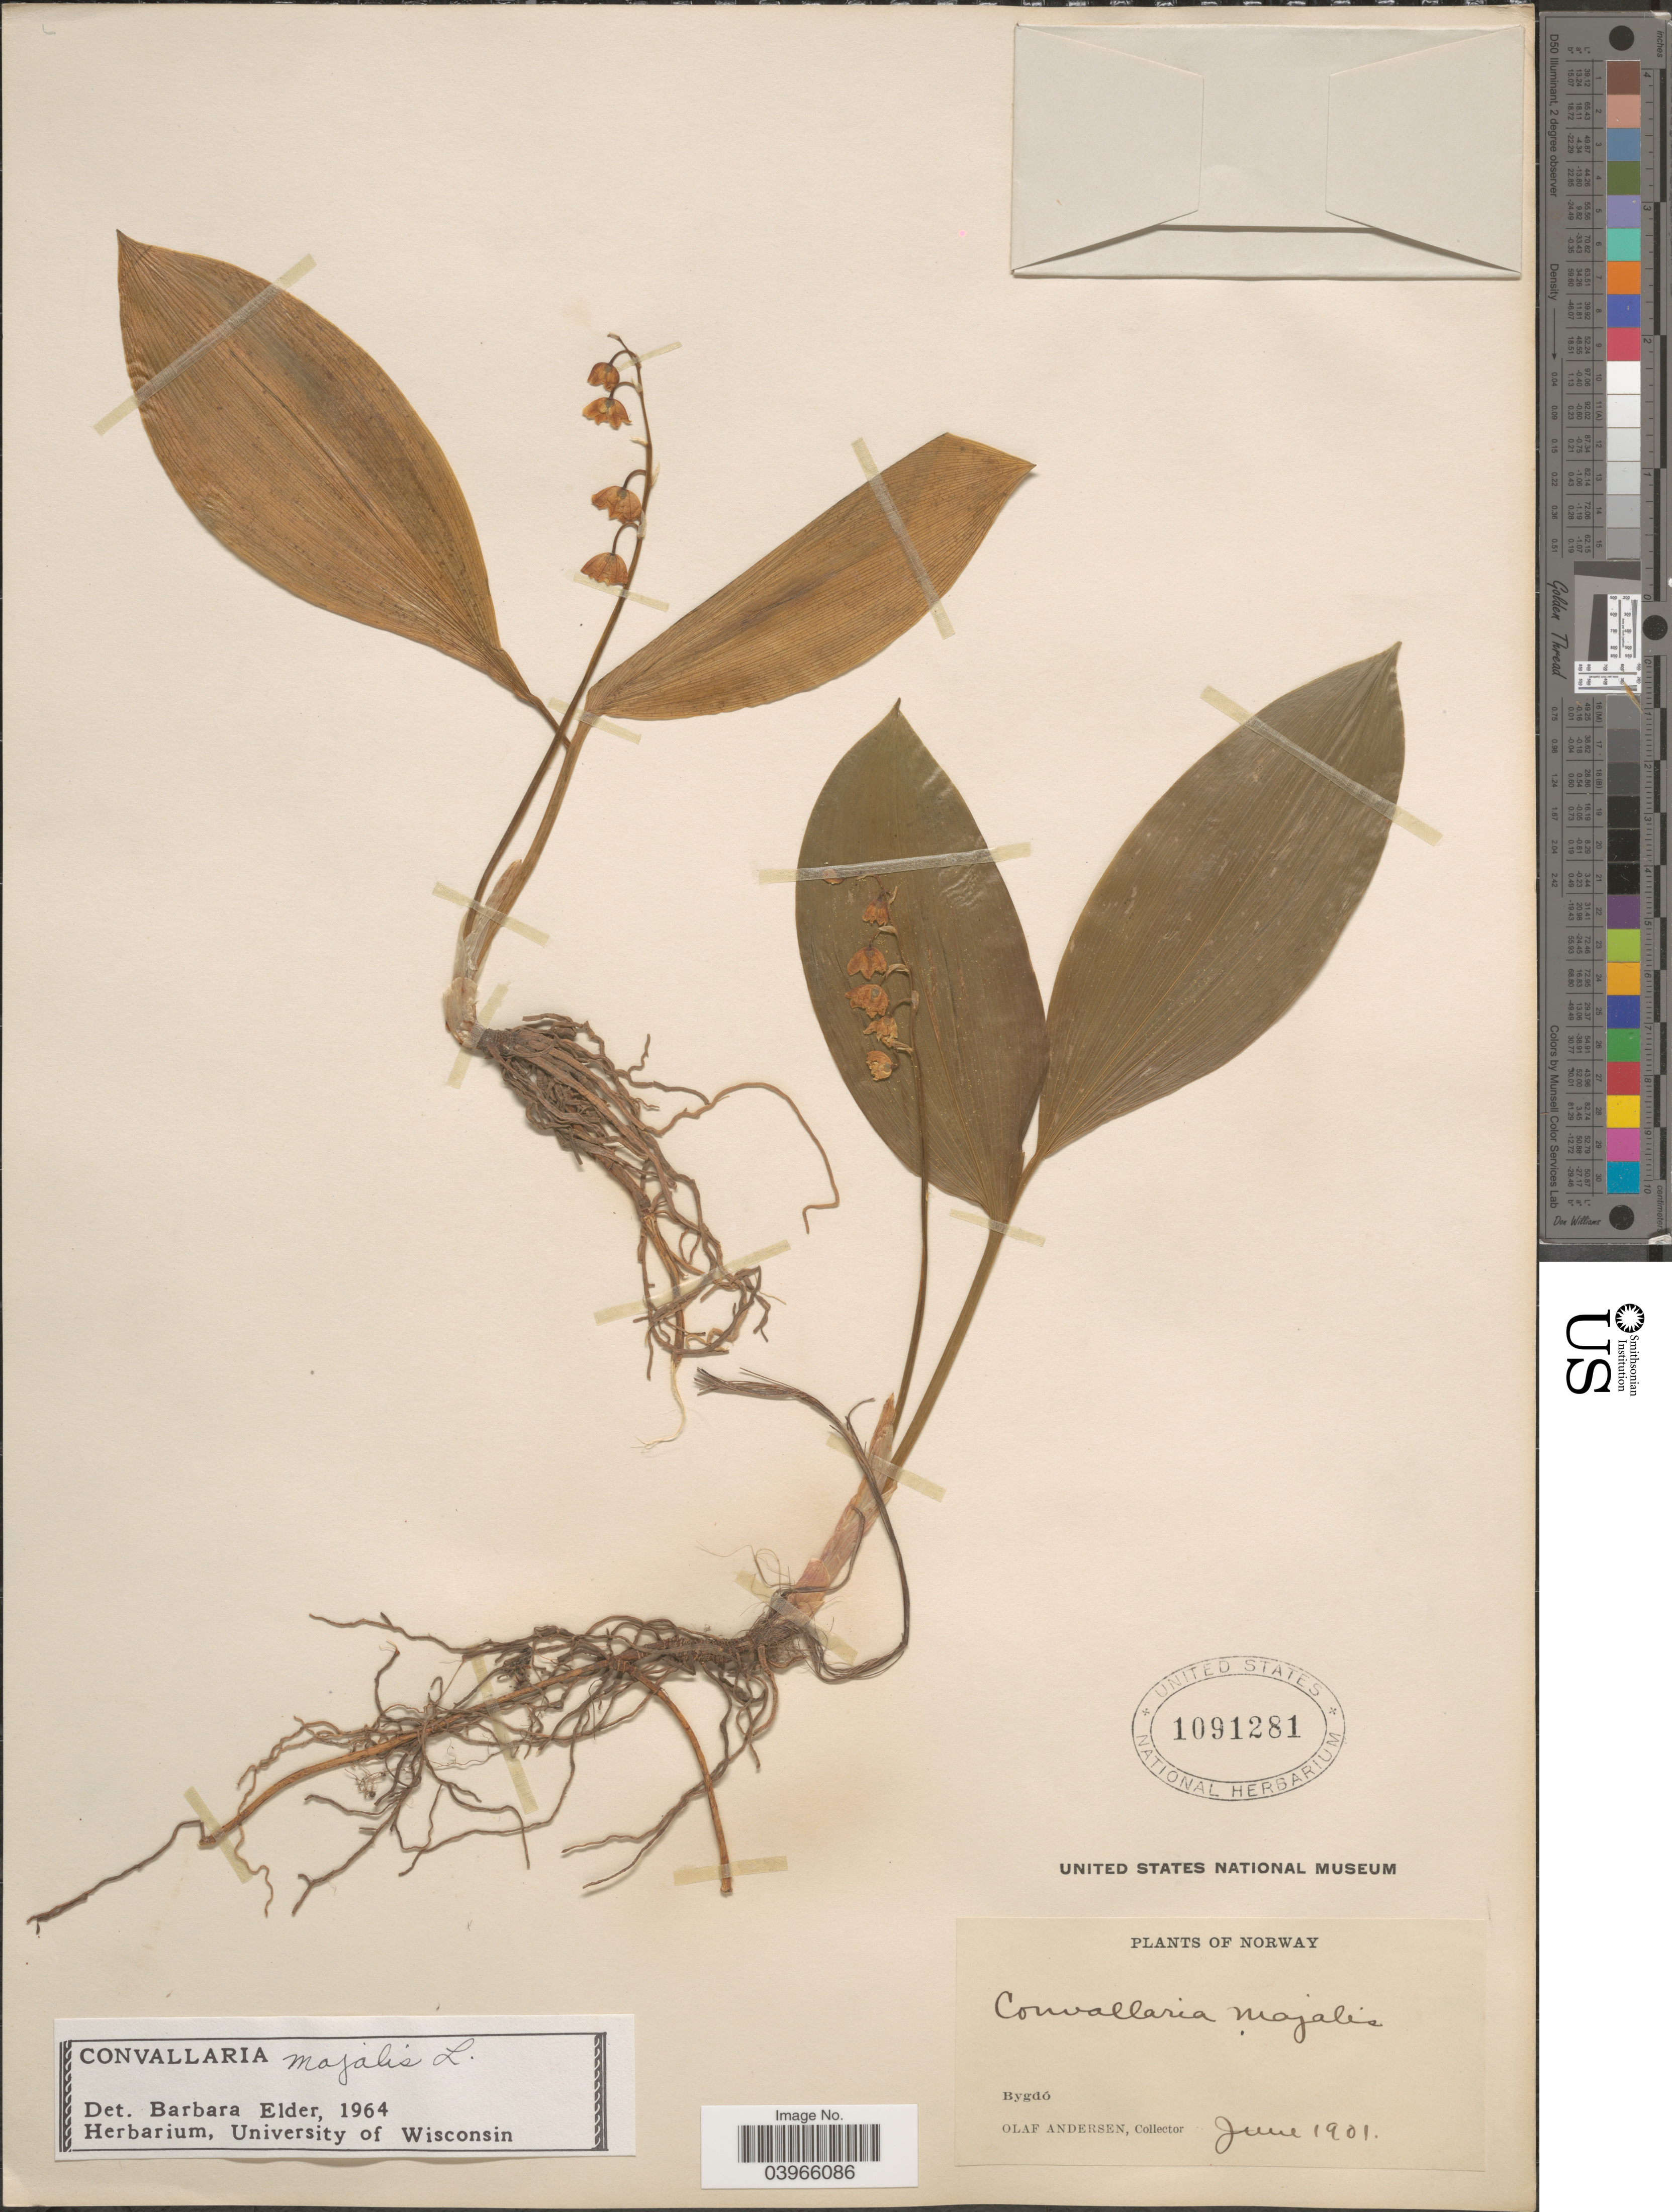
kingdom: Plantae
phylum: Tracheophyta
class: Liliopsida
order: Asparagales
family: Asparagaceae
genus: Convallaria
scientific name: Convallaria majalis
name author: L.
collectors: O. Andersen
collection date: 1901-06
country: Norway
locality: Bygdó.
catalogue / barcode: US 1091281